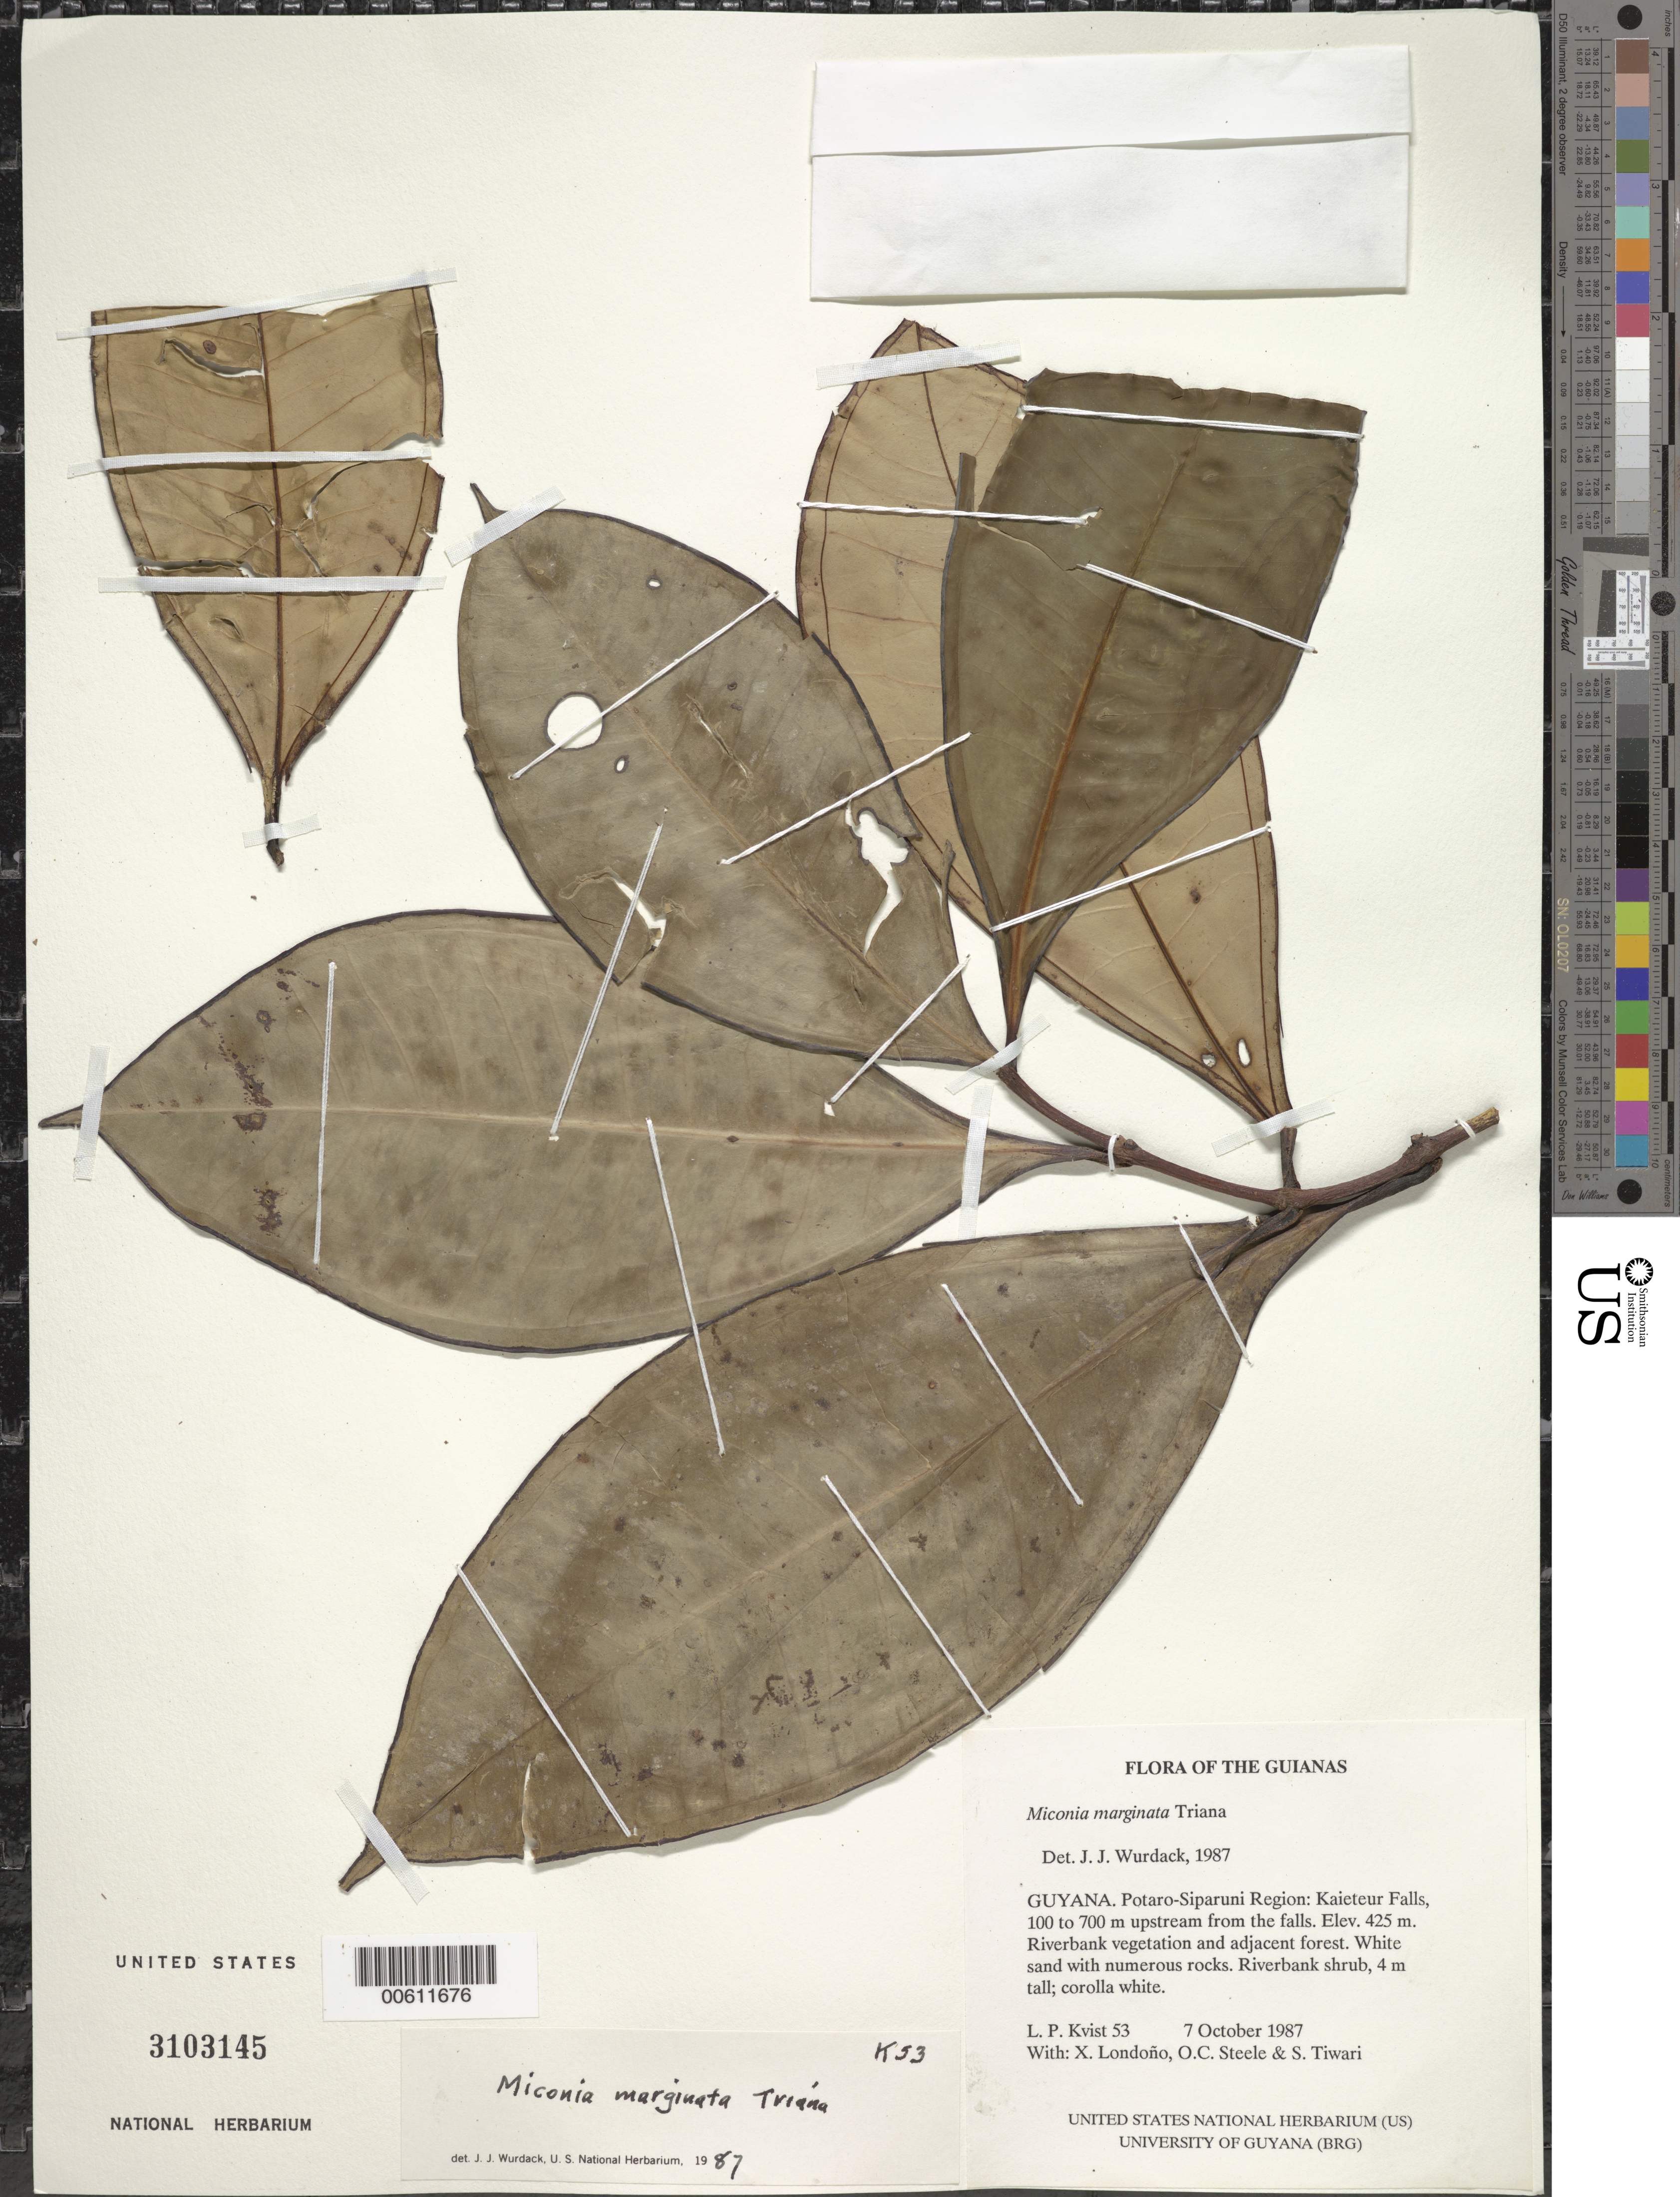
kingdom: Plantae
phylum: Tracheophyta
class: Magnoliopsida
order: Myrtales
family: Melastomataceae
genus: Miconia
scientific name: Miconia marginata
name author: Triana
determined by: Wurdack, John J., (US), US (UNITED STATES)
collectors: L. P. Kvist, X. Londoño, O. C. Steele & S. Tiwari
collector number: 53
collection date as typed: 7 October 1987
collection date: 1987-10-07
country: Guyana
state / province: Potaro-Siparuni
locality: Kaieteur Falls, 100 to 700 m upstream from the falls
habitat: Riverbank vegetation and adjacent forest. White sand with numerous rocks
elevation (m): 425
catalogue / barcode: US 3103145